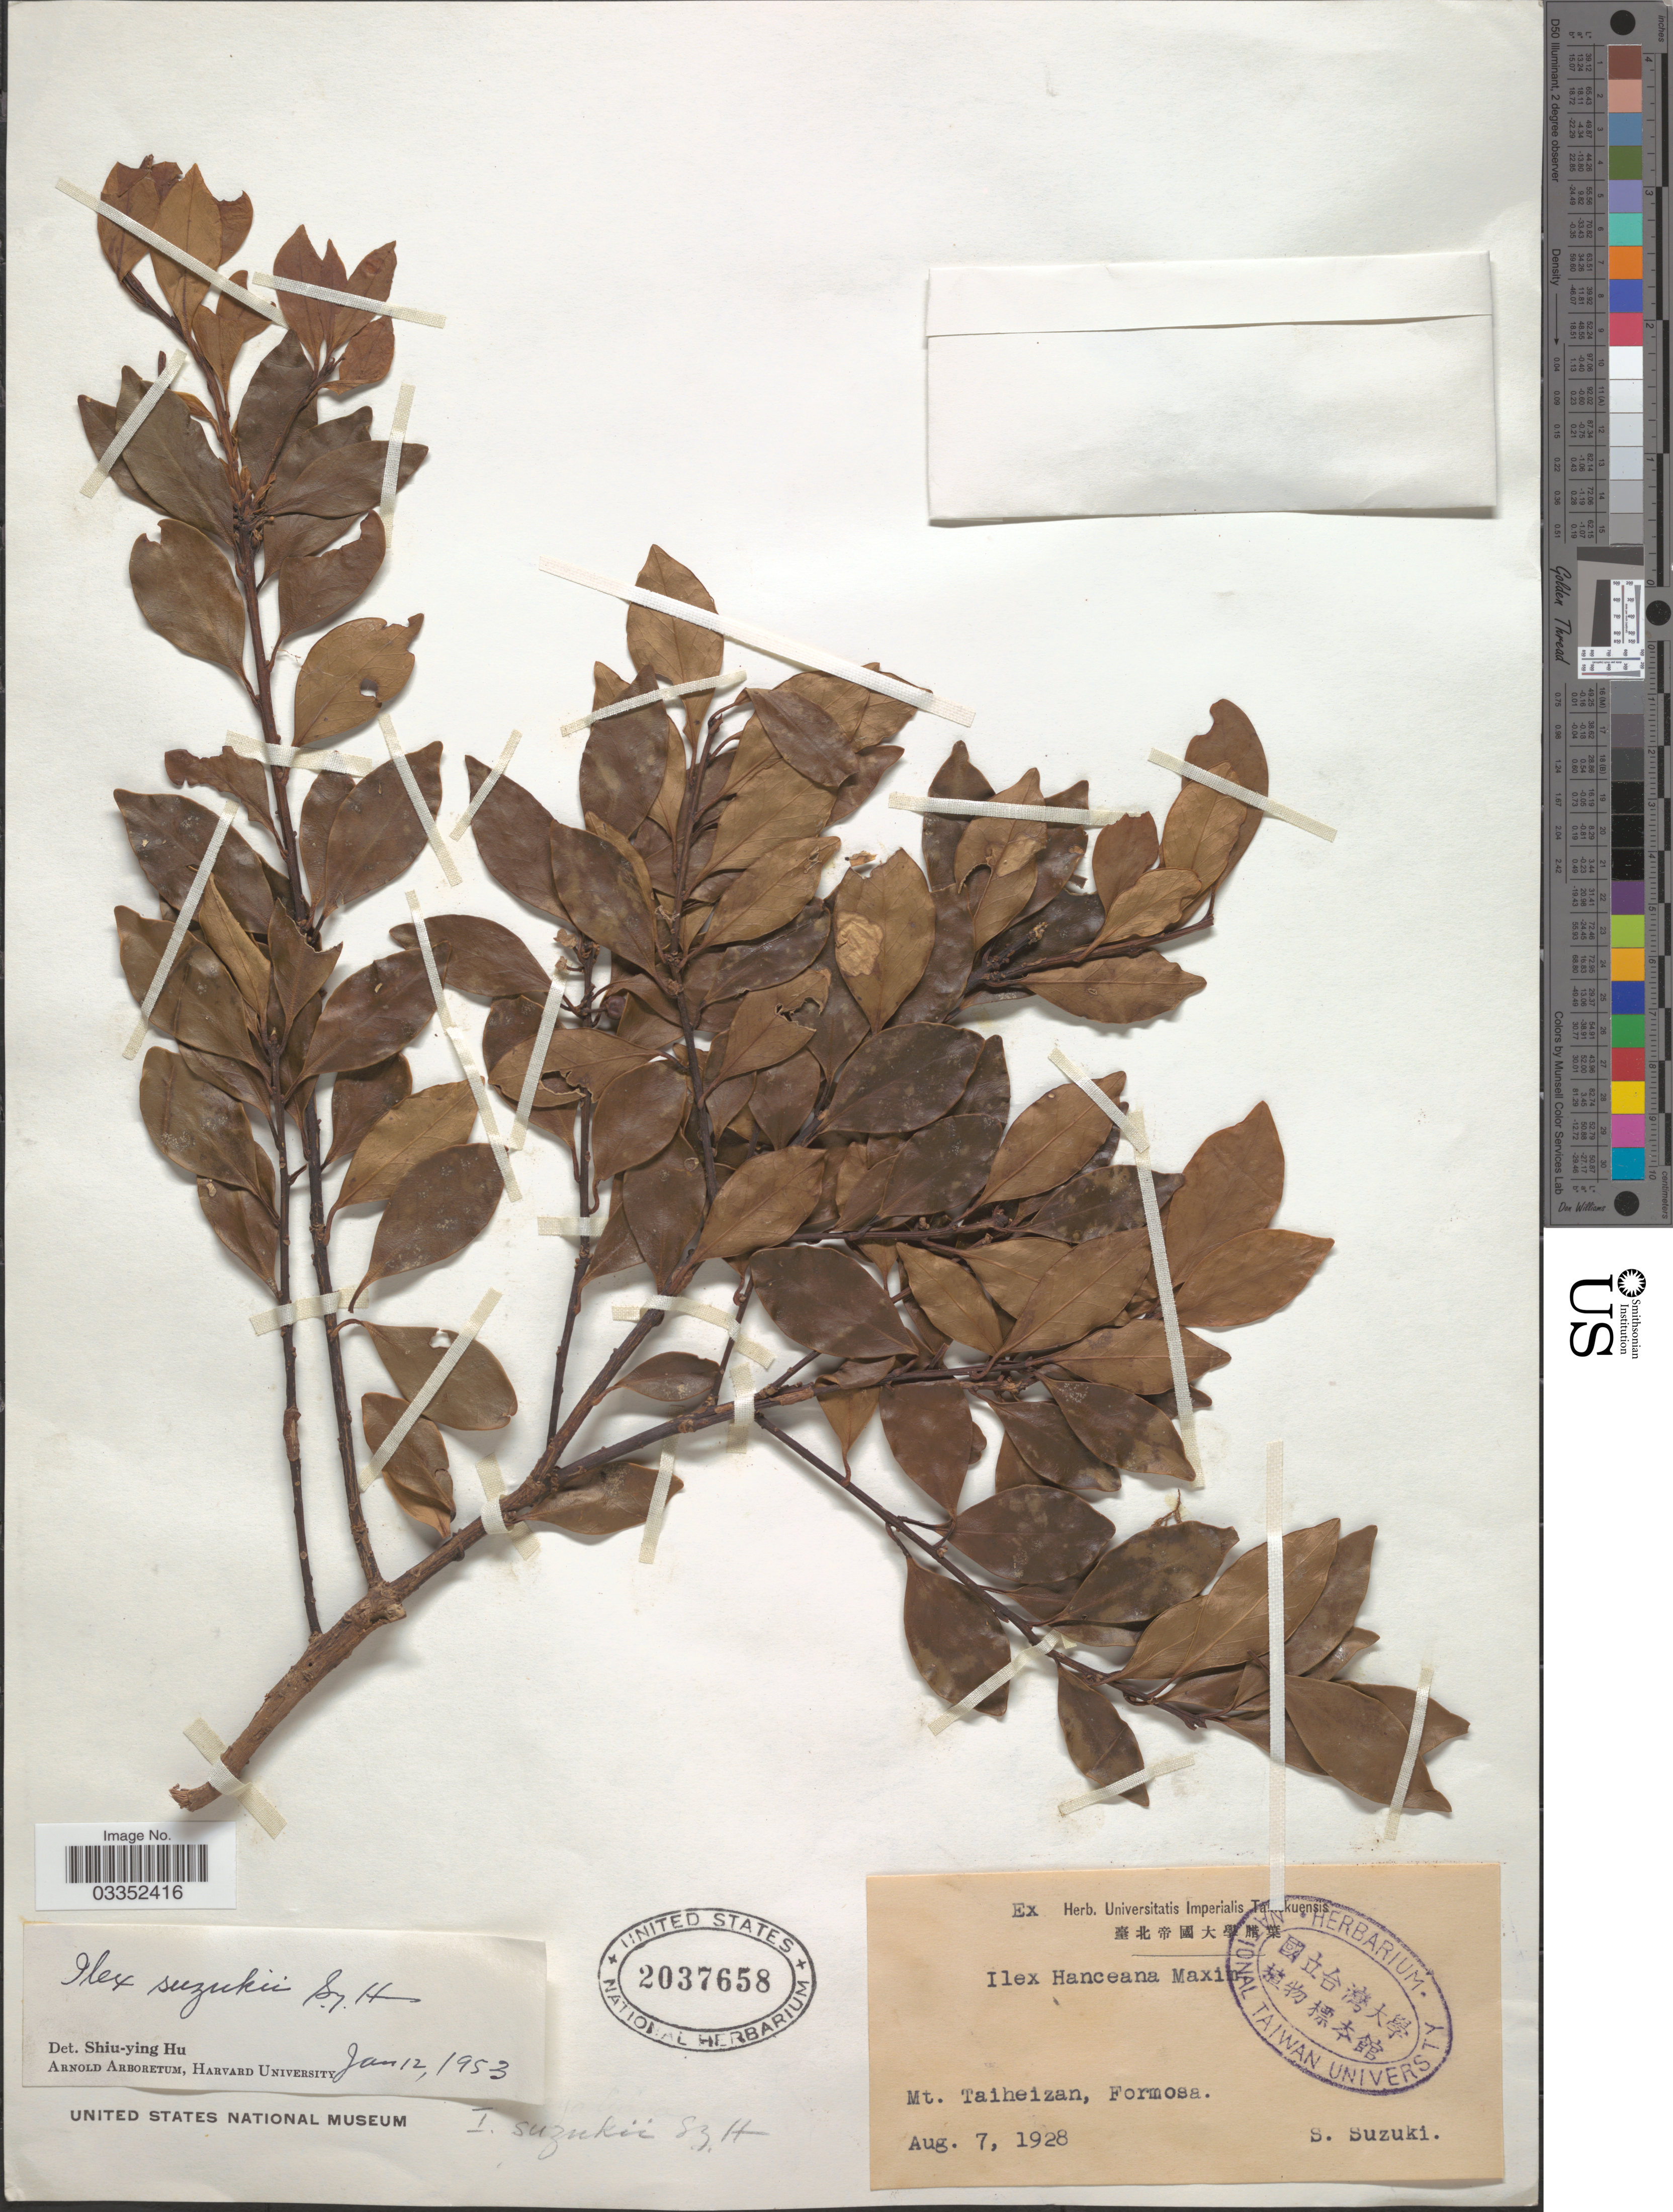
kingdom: Plantae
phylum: Tracheophyta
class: Magnoliopsida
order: Aquifoliales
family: Aquifoliaceae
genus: Ilex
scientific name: Ilex suzukii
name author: S.Y. Hu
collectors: S. Suzuki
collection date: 1928-08-07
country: Taiwan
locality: Mt. Taiheizan, Formosa.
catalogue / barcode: US 2037658